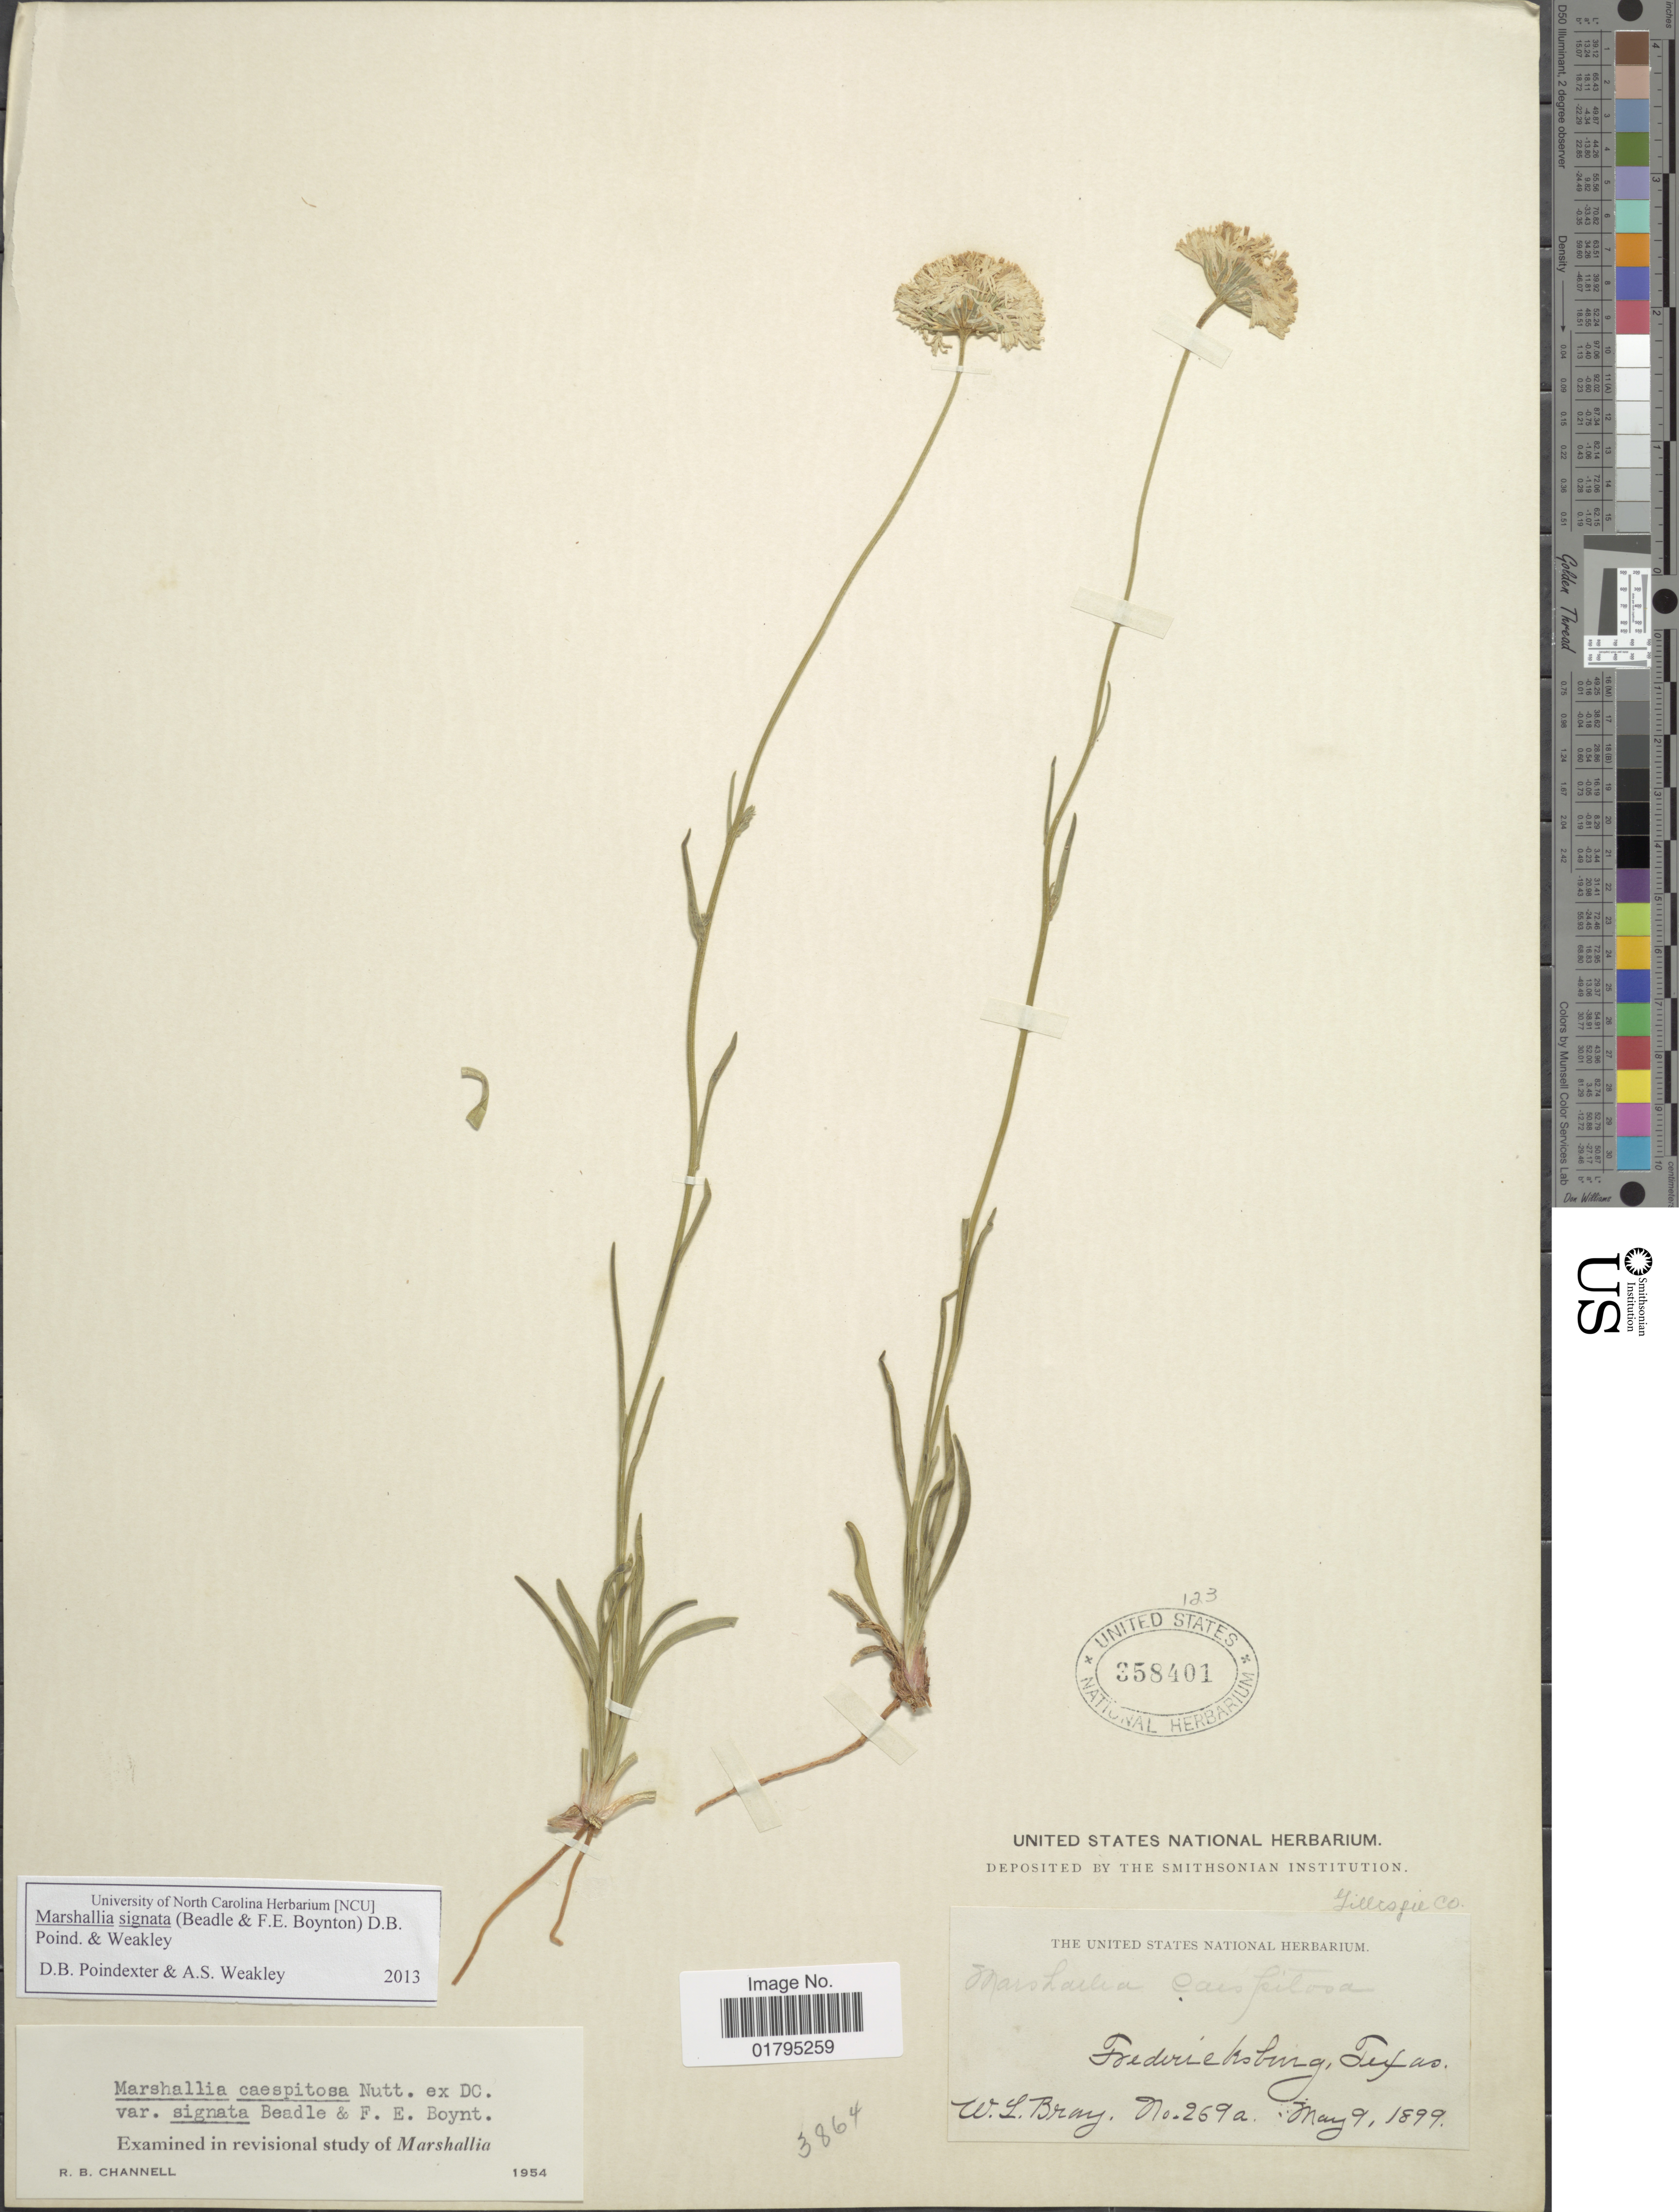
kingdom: Plantae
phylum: Tracheophyta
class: Magnoliopsida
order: Asterales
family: Asteraceae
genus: Marshallia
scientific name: Marshallia caespitosa var. signata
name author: Beadle & F.E. Boynton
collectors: W. L. Bray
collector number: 269a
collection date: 1899-05-09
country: United States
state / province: Texas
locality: Fredericksburg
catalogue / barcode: US 358401